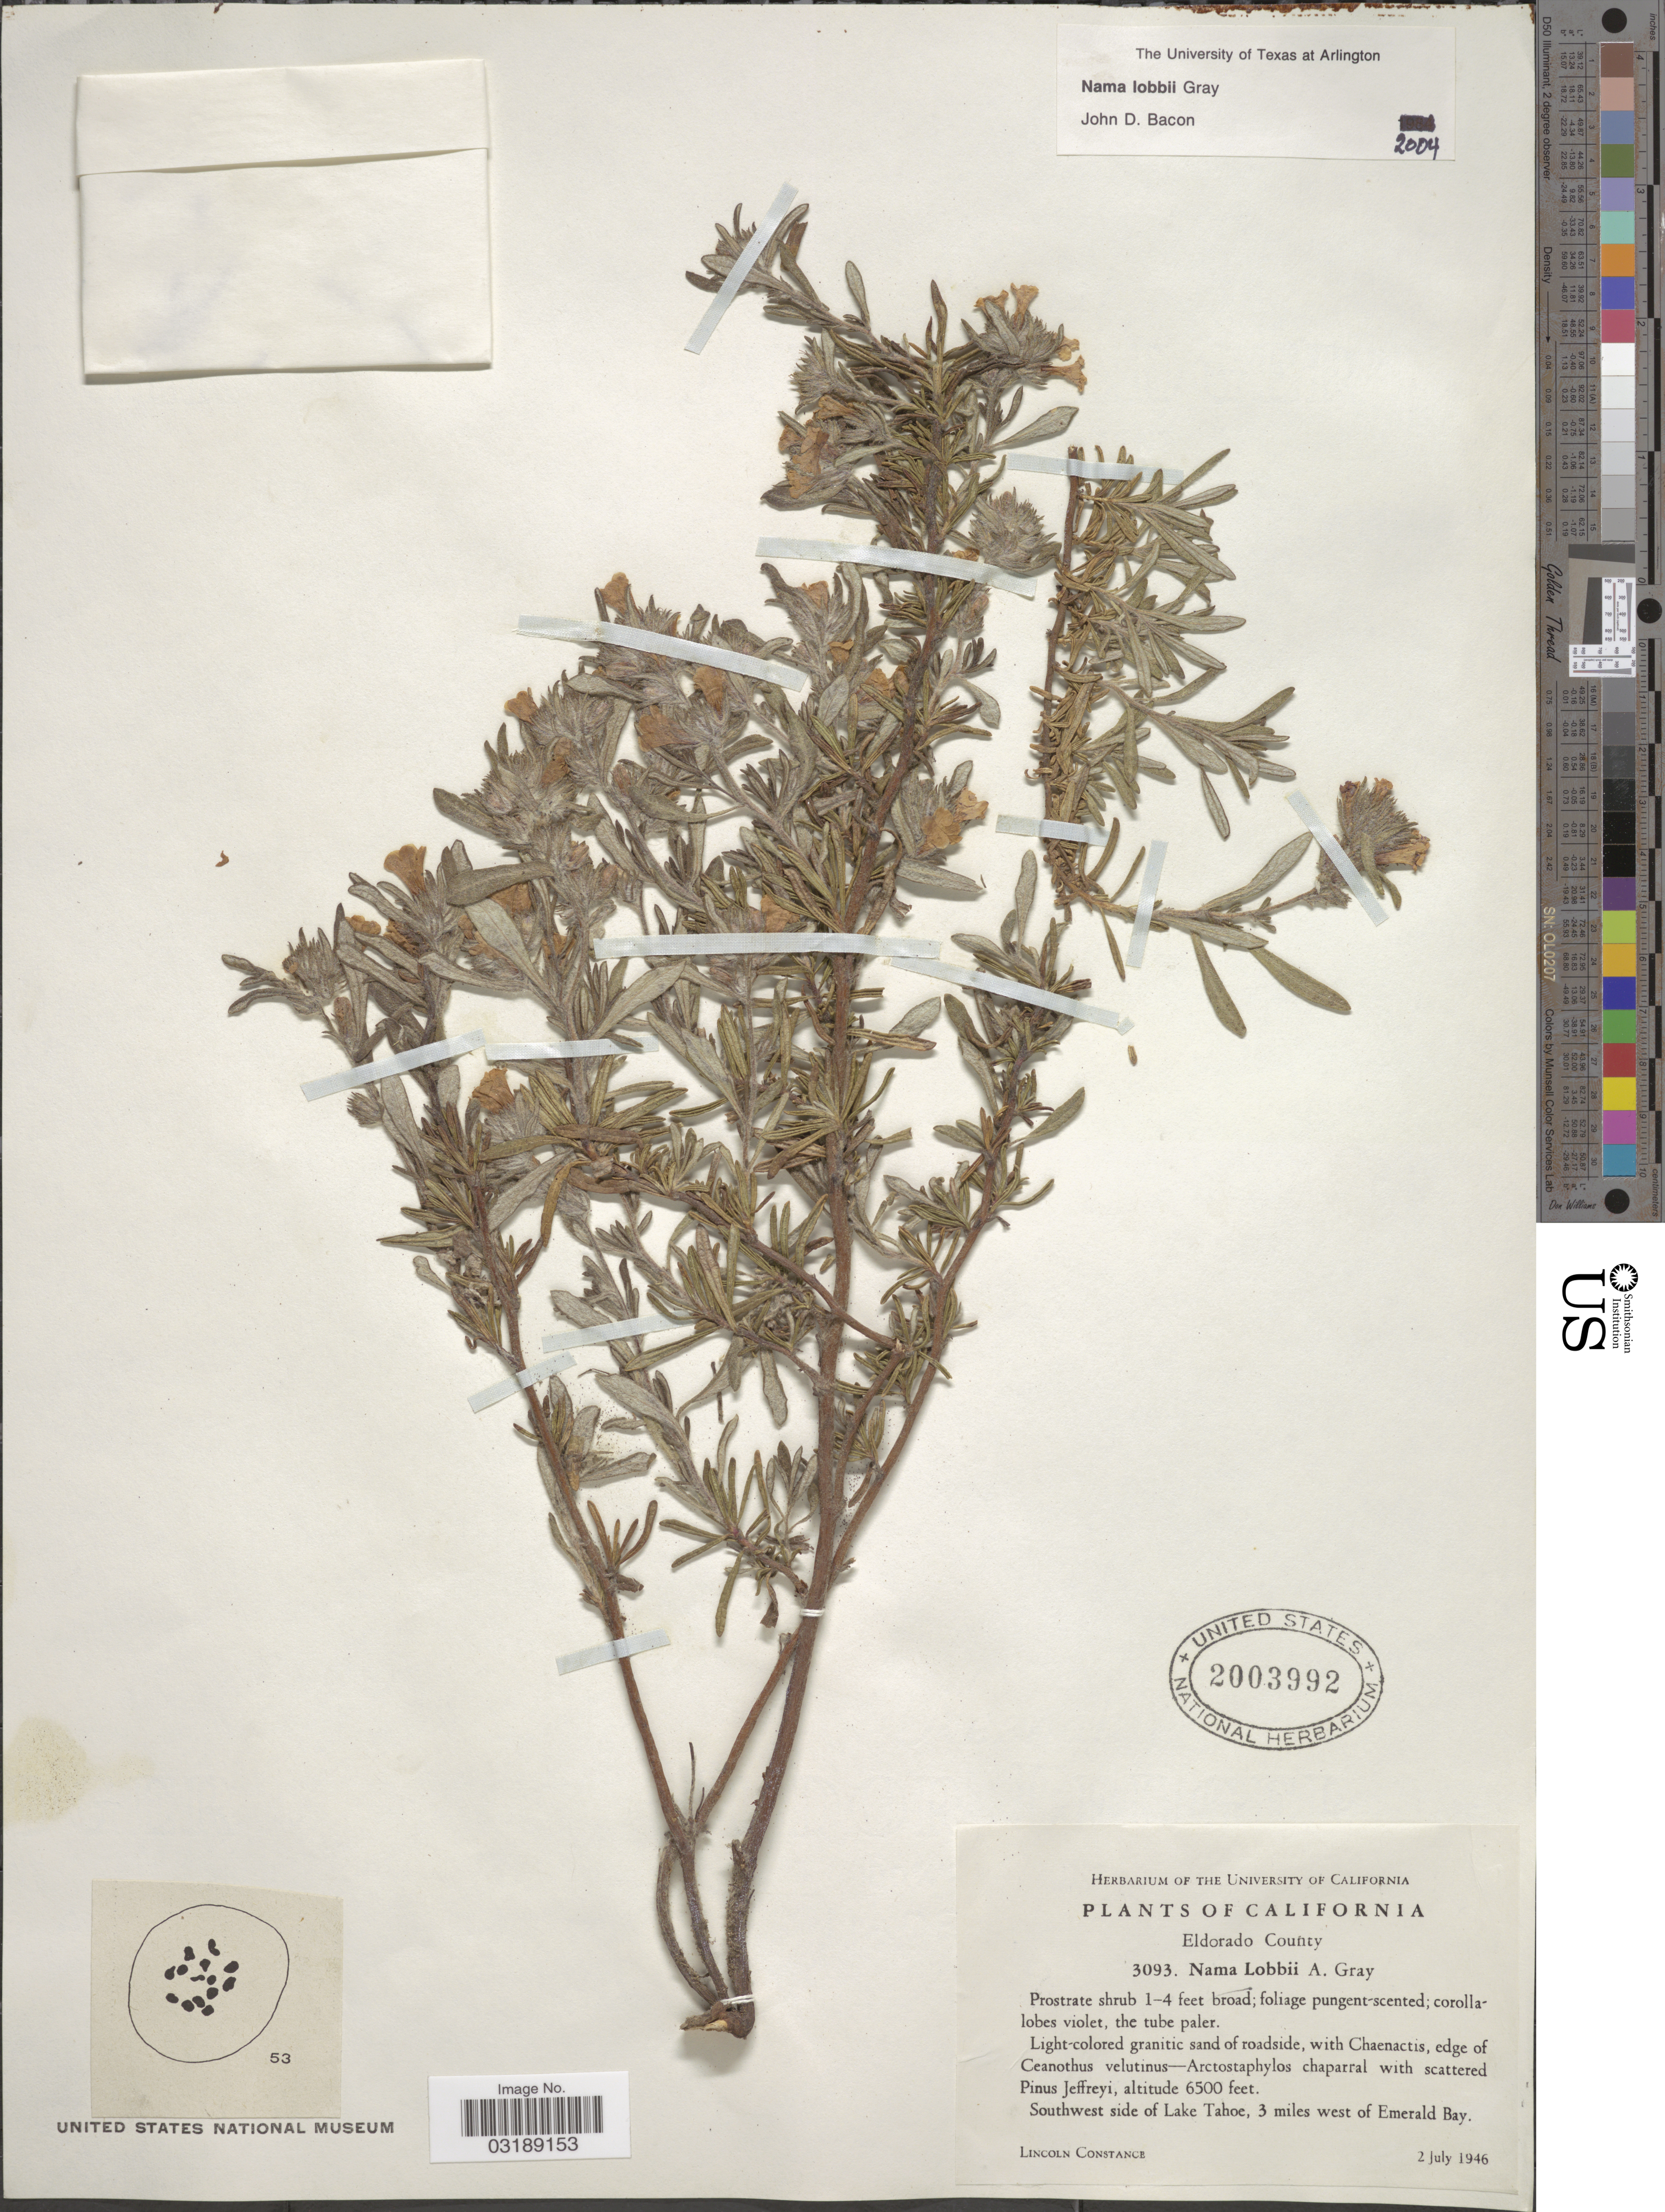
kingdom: Plantae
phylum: Tracheophyta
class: Magnoliopsida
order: Boraginales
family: Namaceae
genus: Nama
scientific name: Nama lobbii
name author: A. Gray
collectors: L. Constance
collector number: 3093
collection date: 1946-07-02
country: United States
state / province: California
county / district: El Dorado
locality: Eldorado County, Southwest side of Lake Tahoe, 3 miles west of Emerald Bay.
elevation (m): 1981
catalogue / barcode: US 2003992